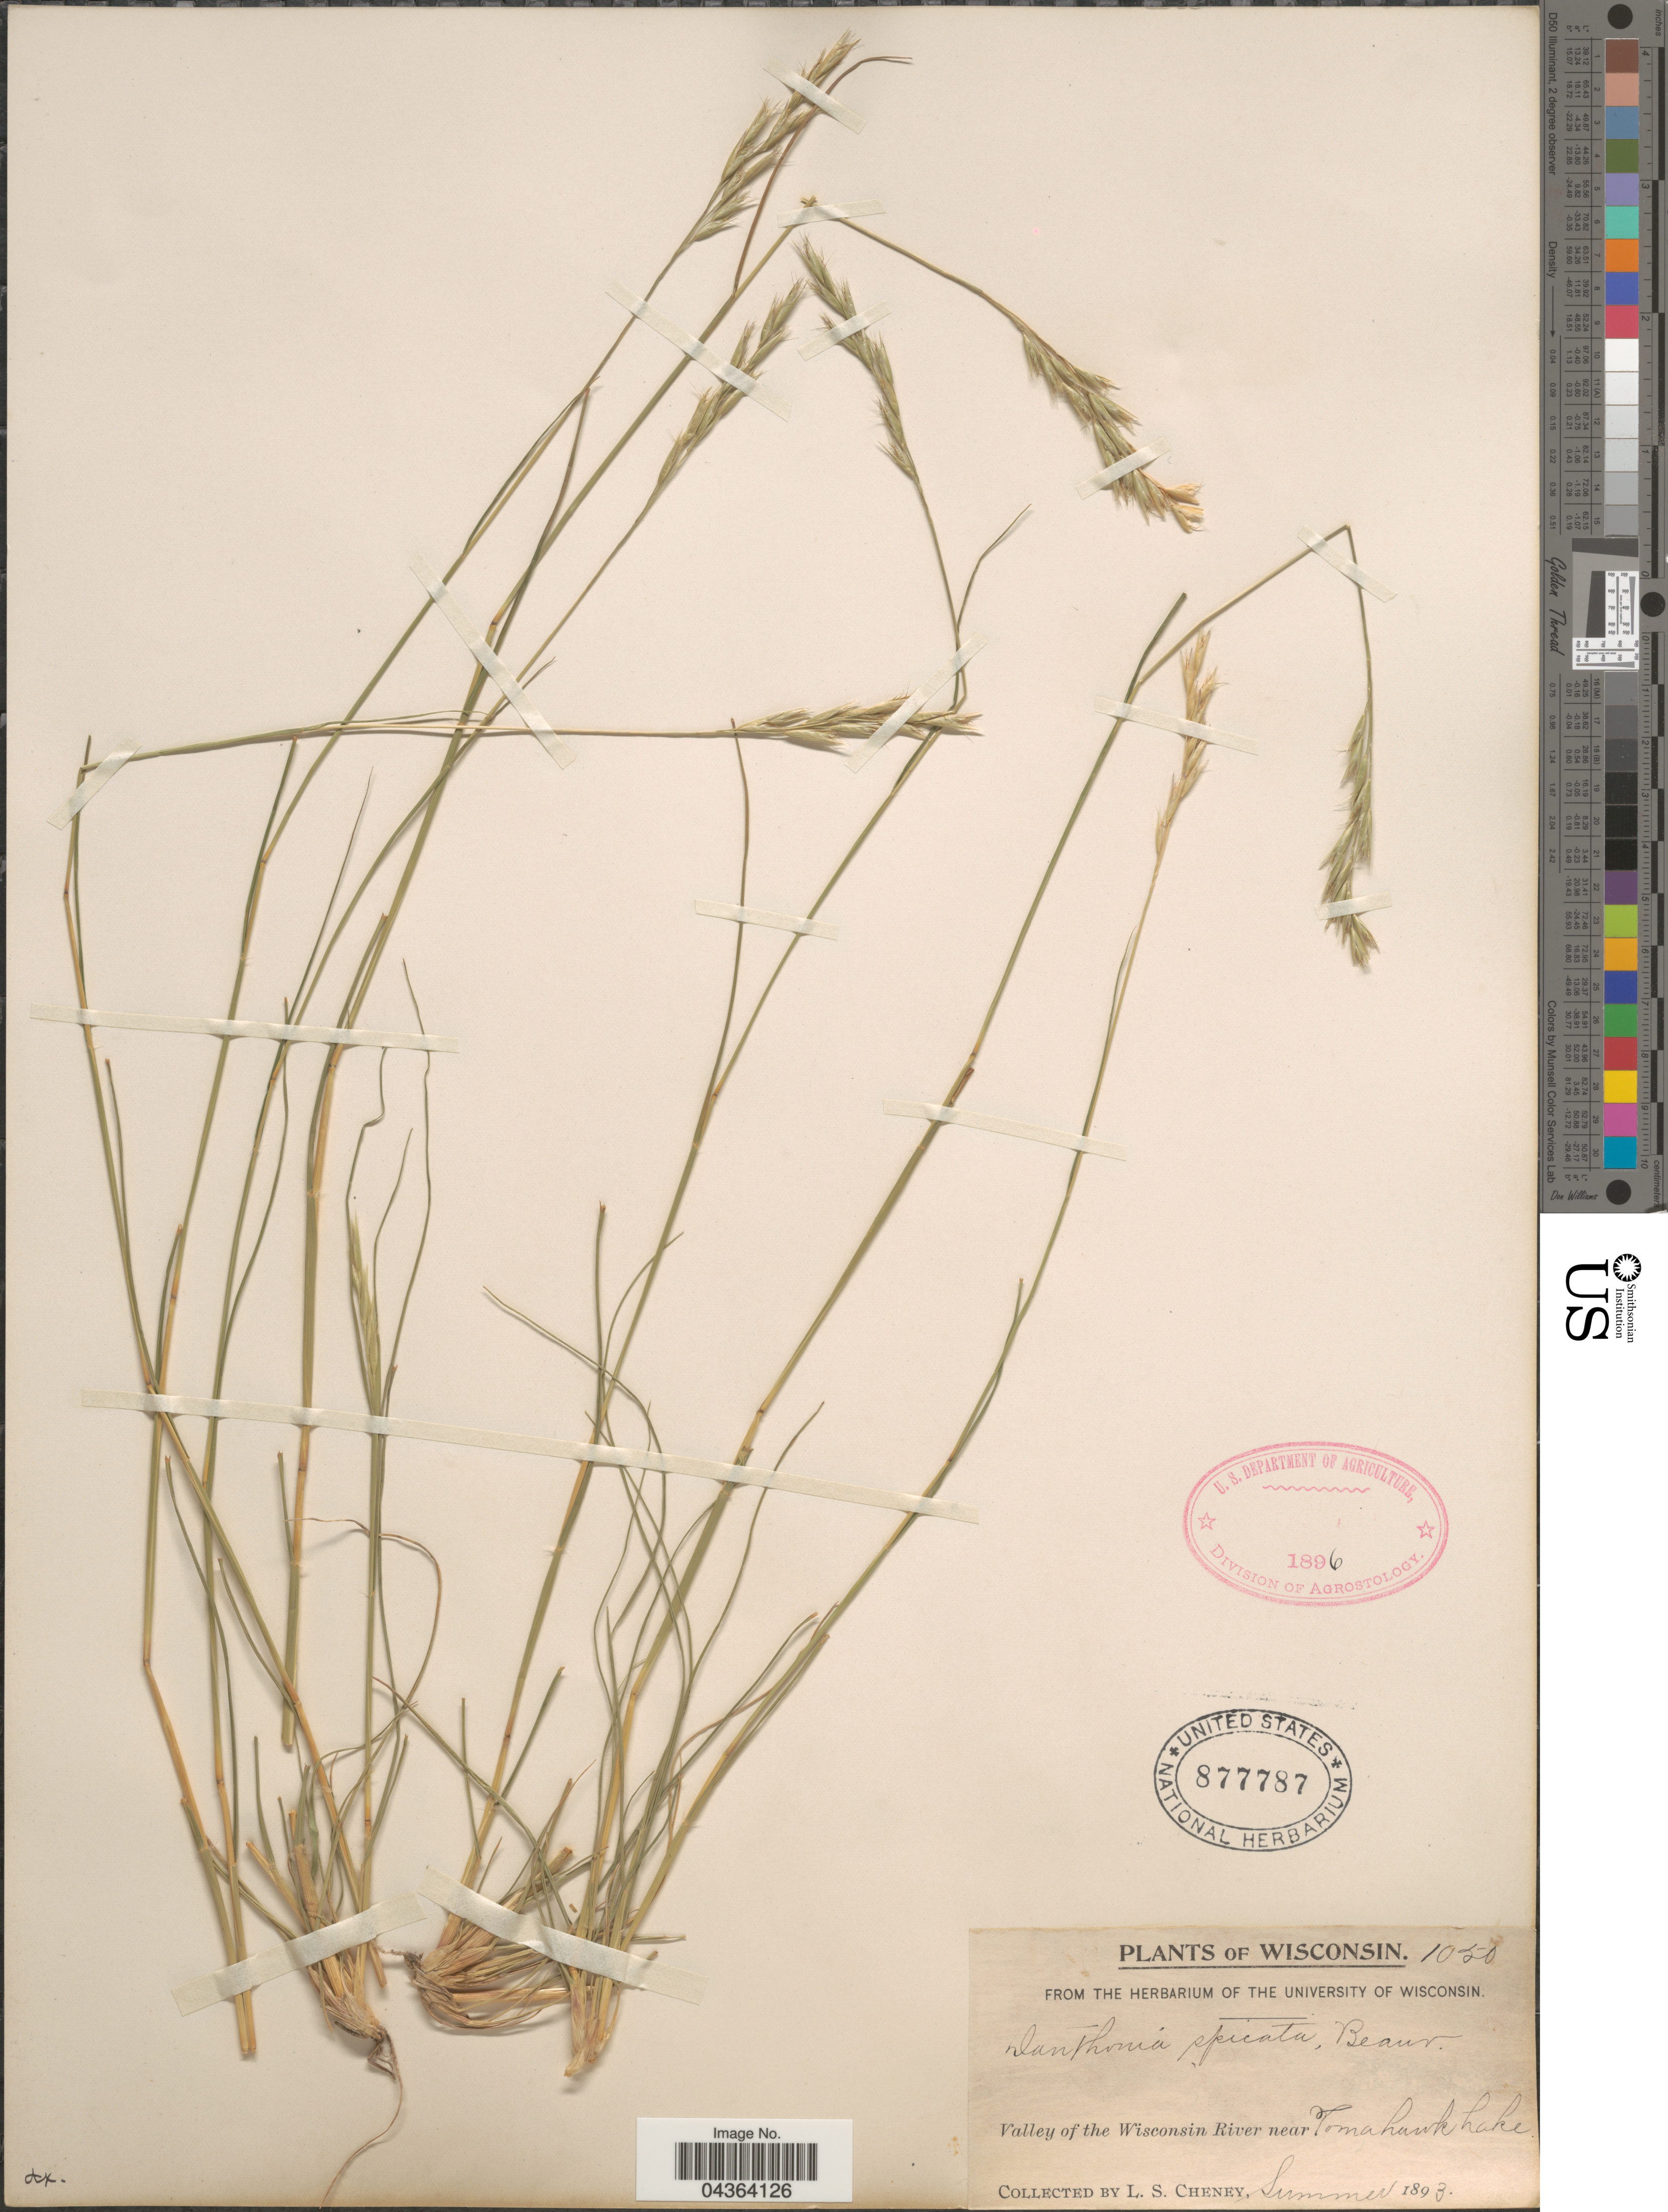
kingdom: Plantae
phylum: Tracheophyta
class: Liliopsida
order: Poales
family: Poaceae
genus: Danthonia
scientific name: Danthonia spicata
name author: (L.) P. Beauv. ex Roem. & Schult.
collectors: L. Cheney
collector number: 1050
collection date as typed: Summer 1893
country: United States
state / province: Wisconsin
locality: Valley of the Wisconsin River near Tomahawk Lake.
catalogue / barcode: US 877787